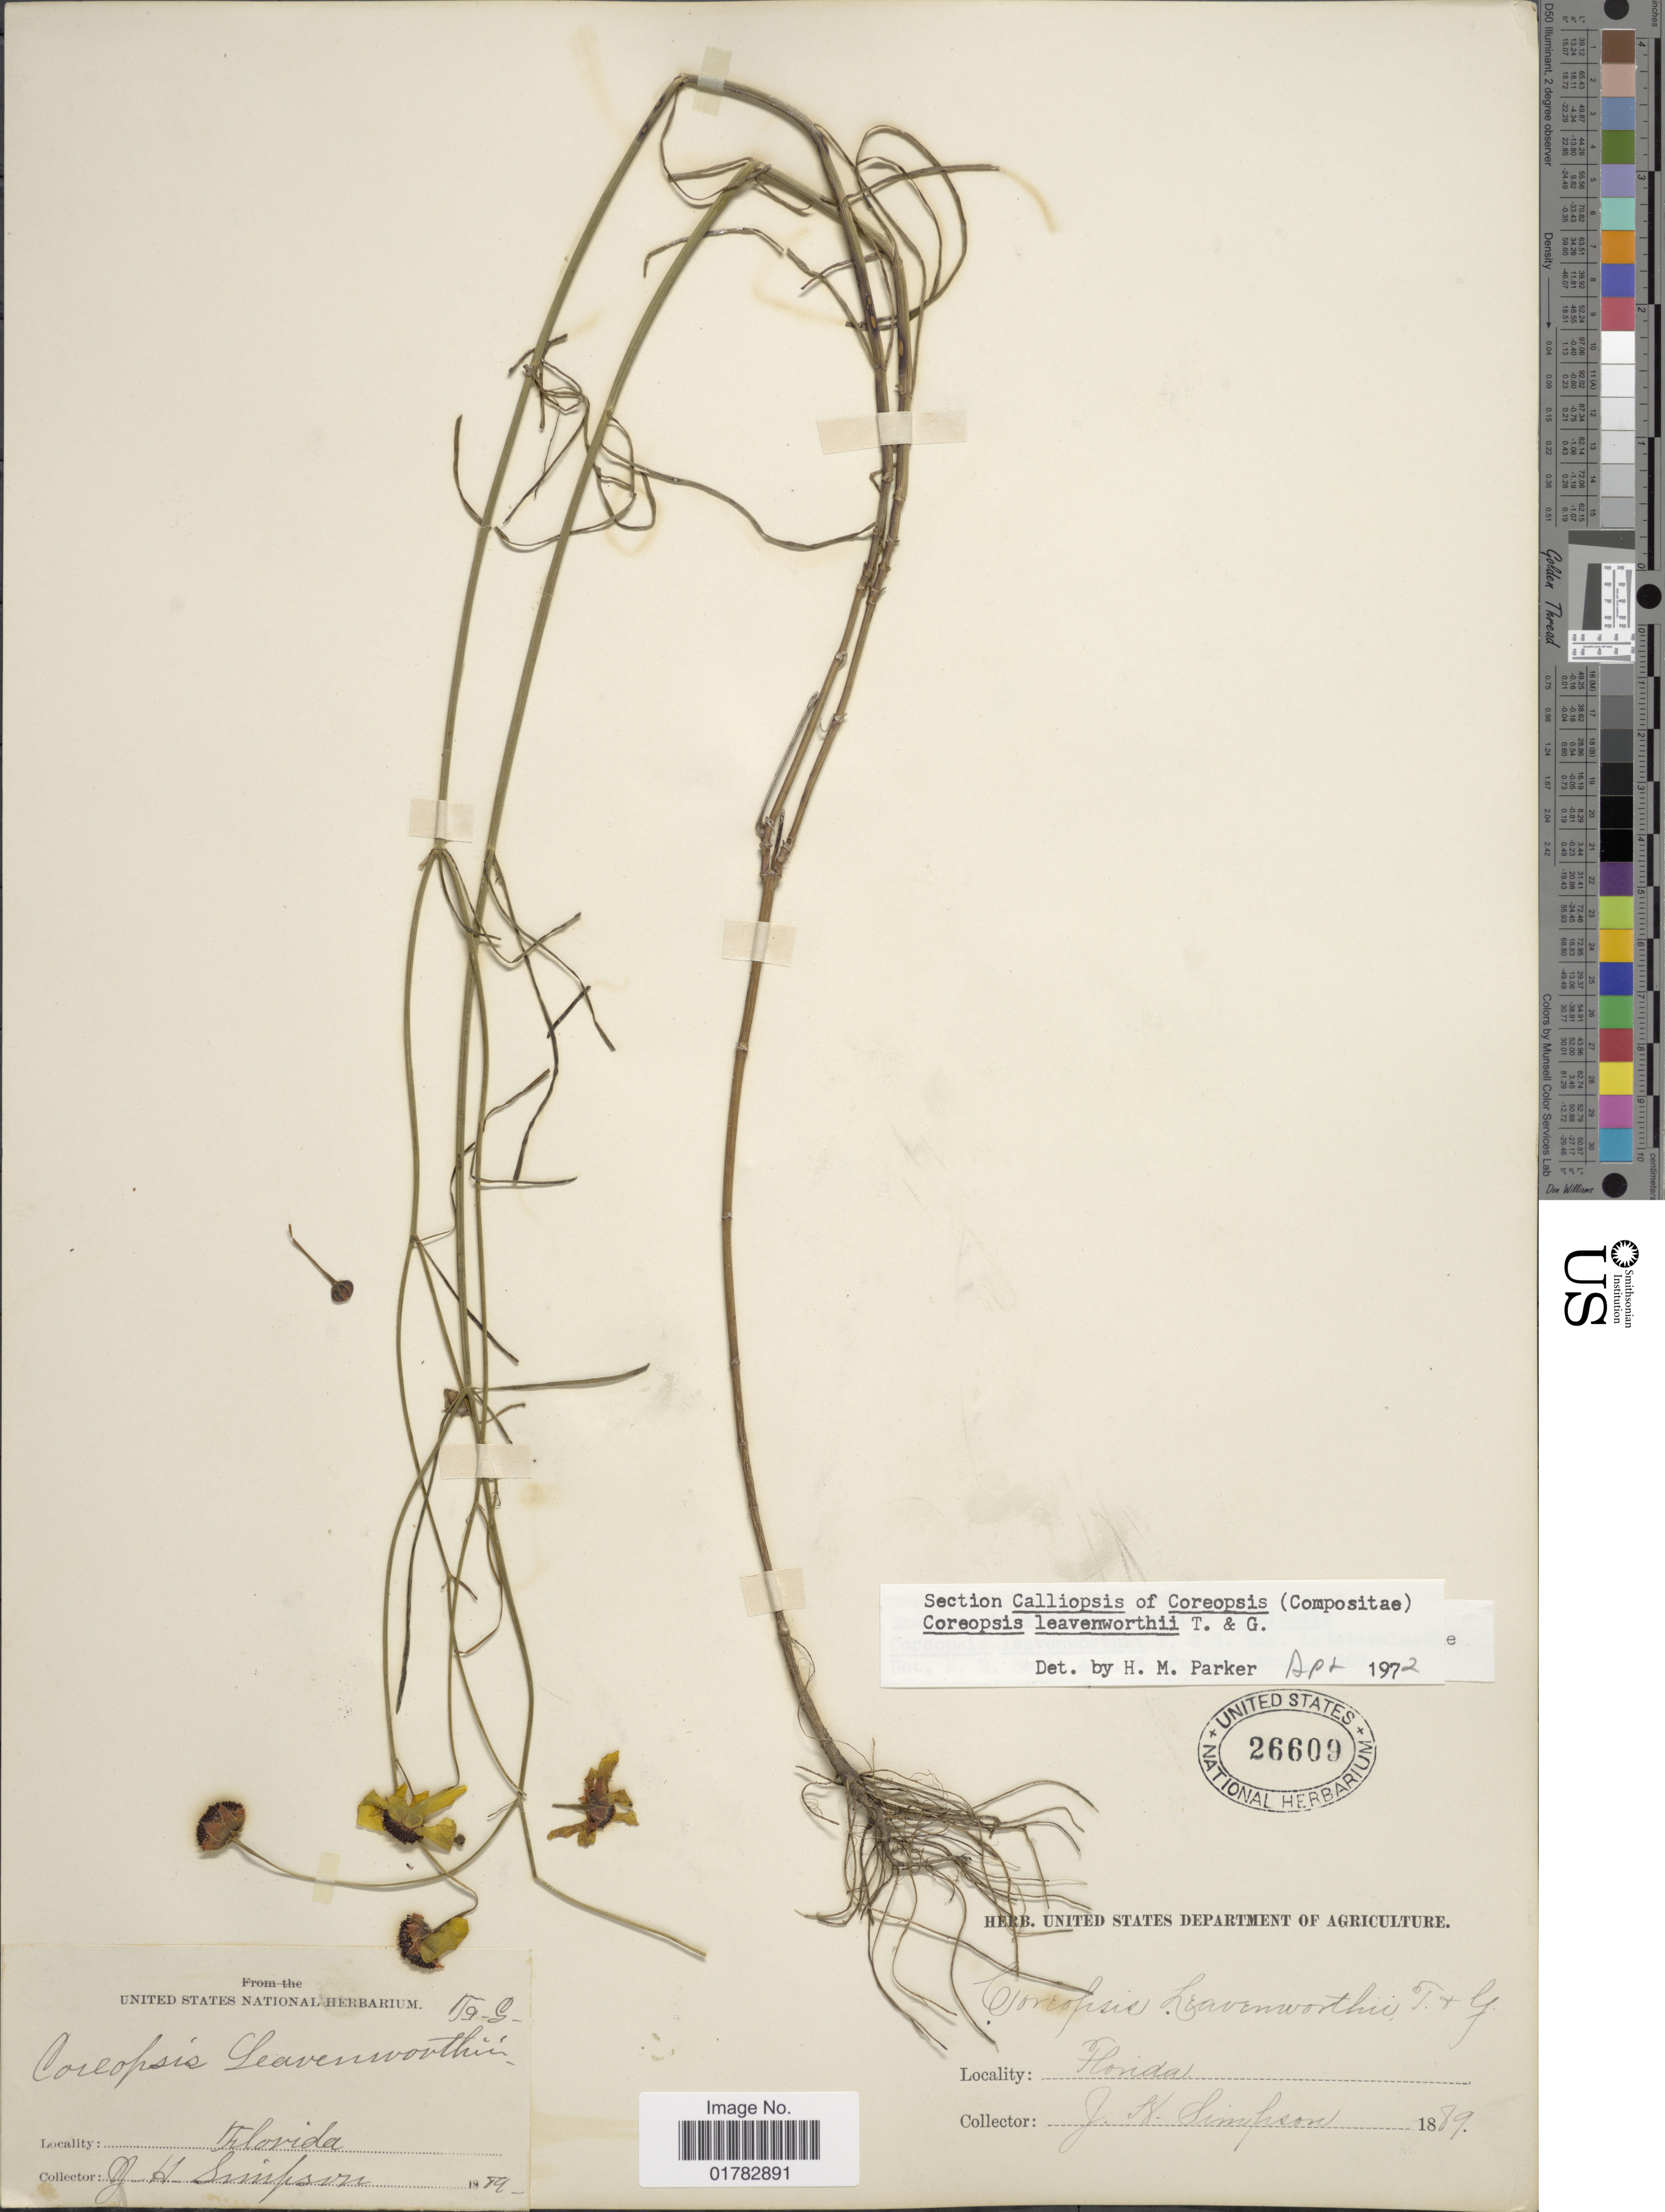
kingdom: Plantae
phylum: Tracheophyta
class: Magnoliopsida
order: Asterales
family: Asteraceae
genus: Coreopsis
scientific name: Coreopsis leavenworthii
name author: Torr. & A. Gray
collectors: J. H. Simpson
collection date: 1889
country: United States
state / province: Florida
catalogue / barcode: US 26609